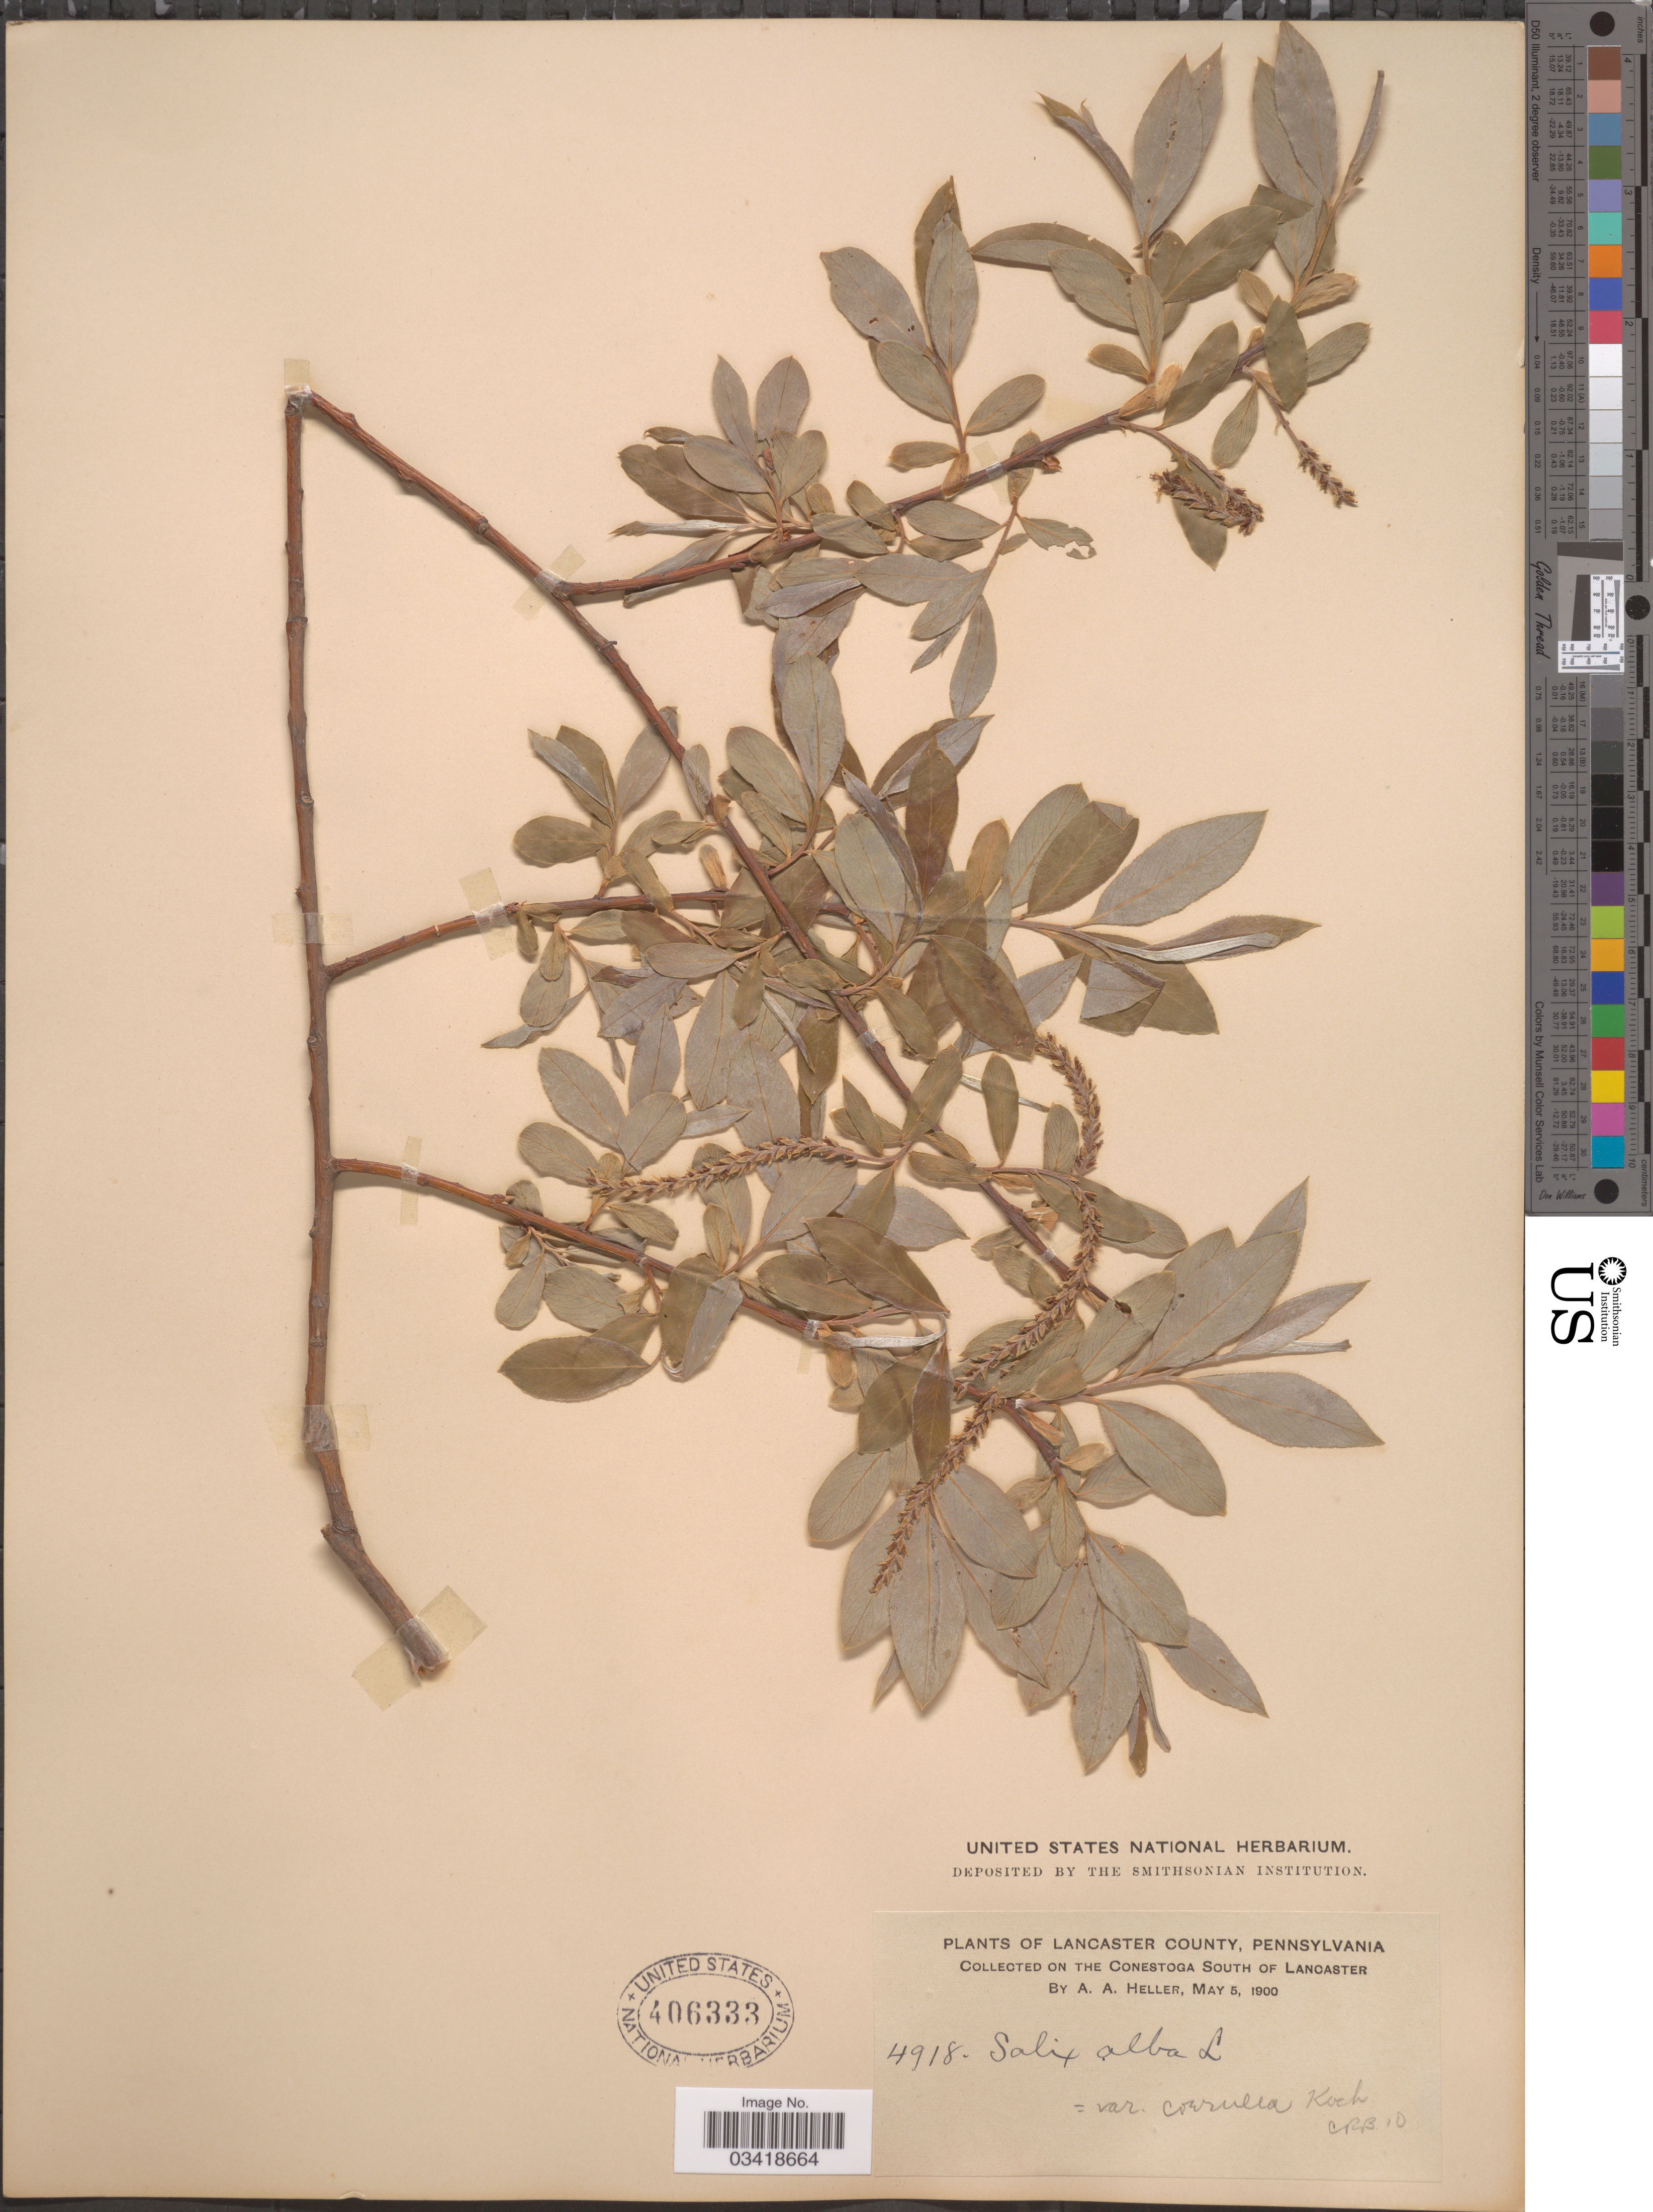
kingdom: Plantae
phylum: Tracheophyta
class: Magnoliopsida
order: Malpighiales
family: Salicaceae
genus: Salix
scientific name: Salix alba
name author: L.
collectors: A. A. Heller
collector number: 4918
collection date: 1900-05-05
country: United States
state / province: Pennsylvania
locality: Lancaster County. On the Conestoga South of Lancaster.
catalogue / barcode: US 406333